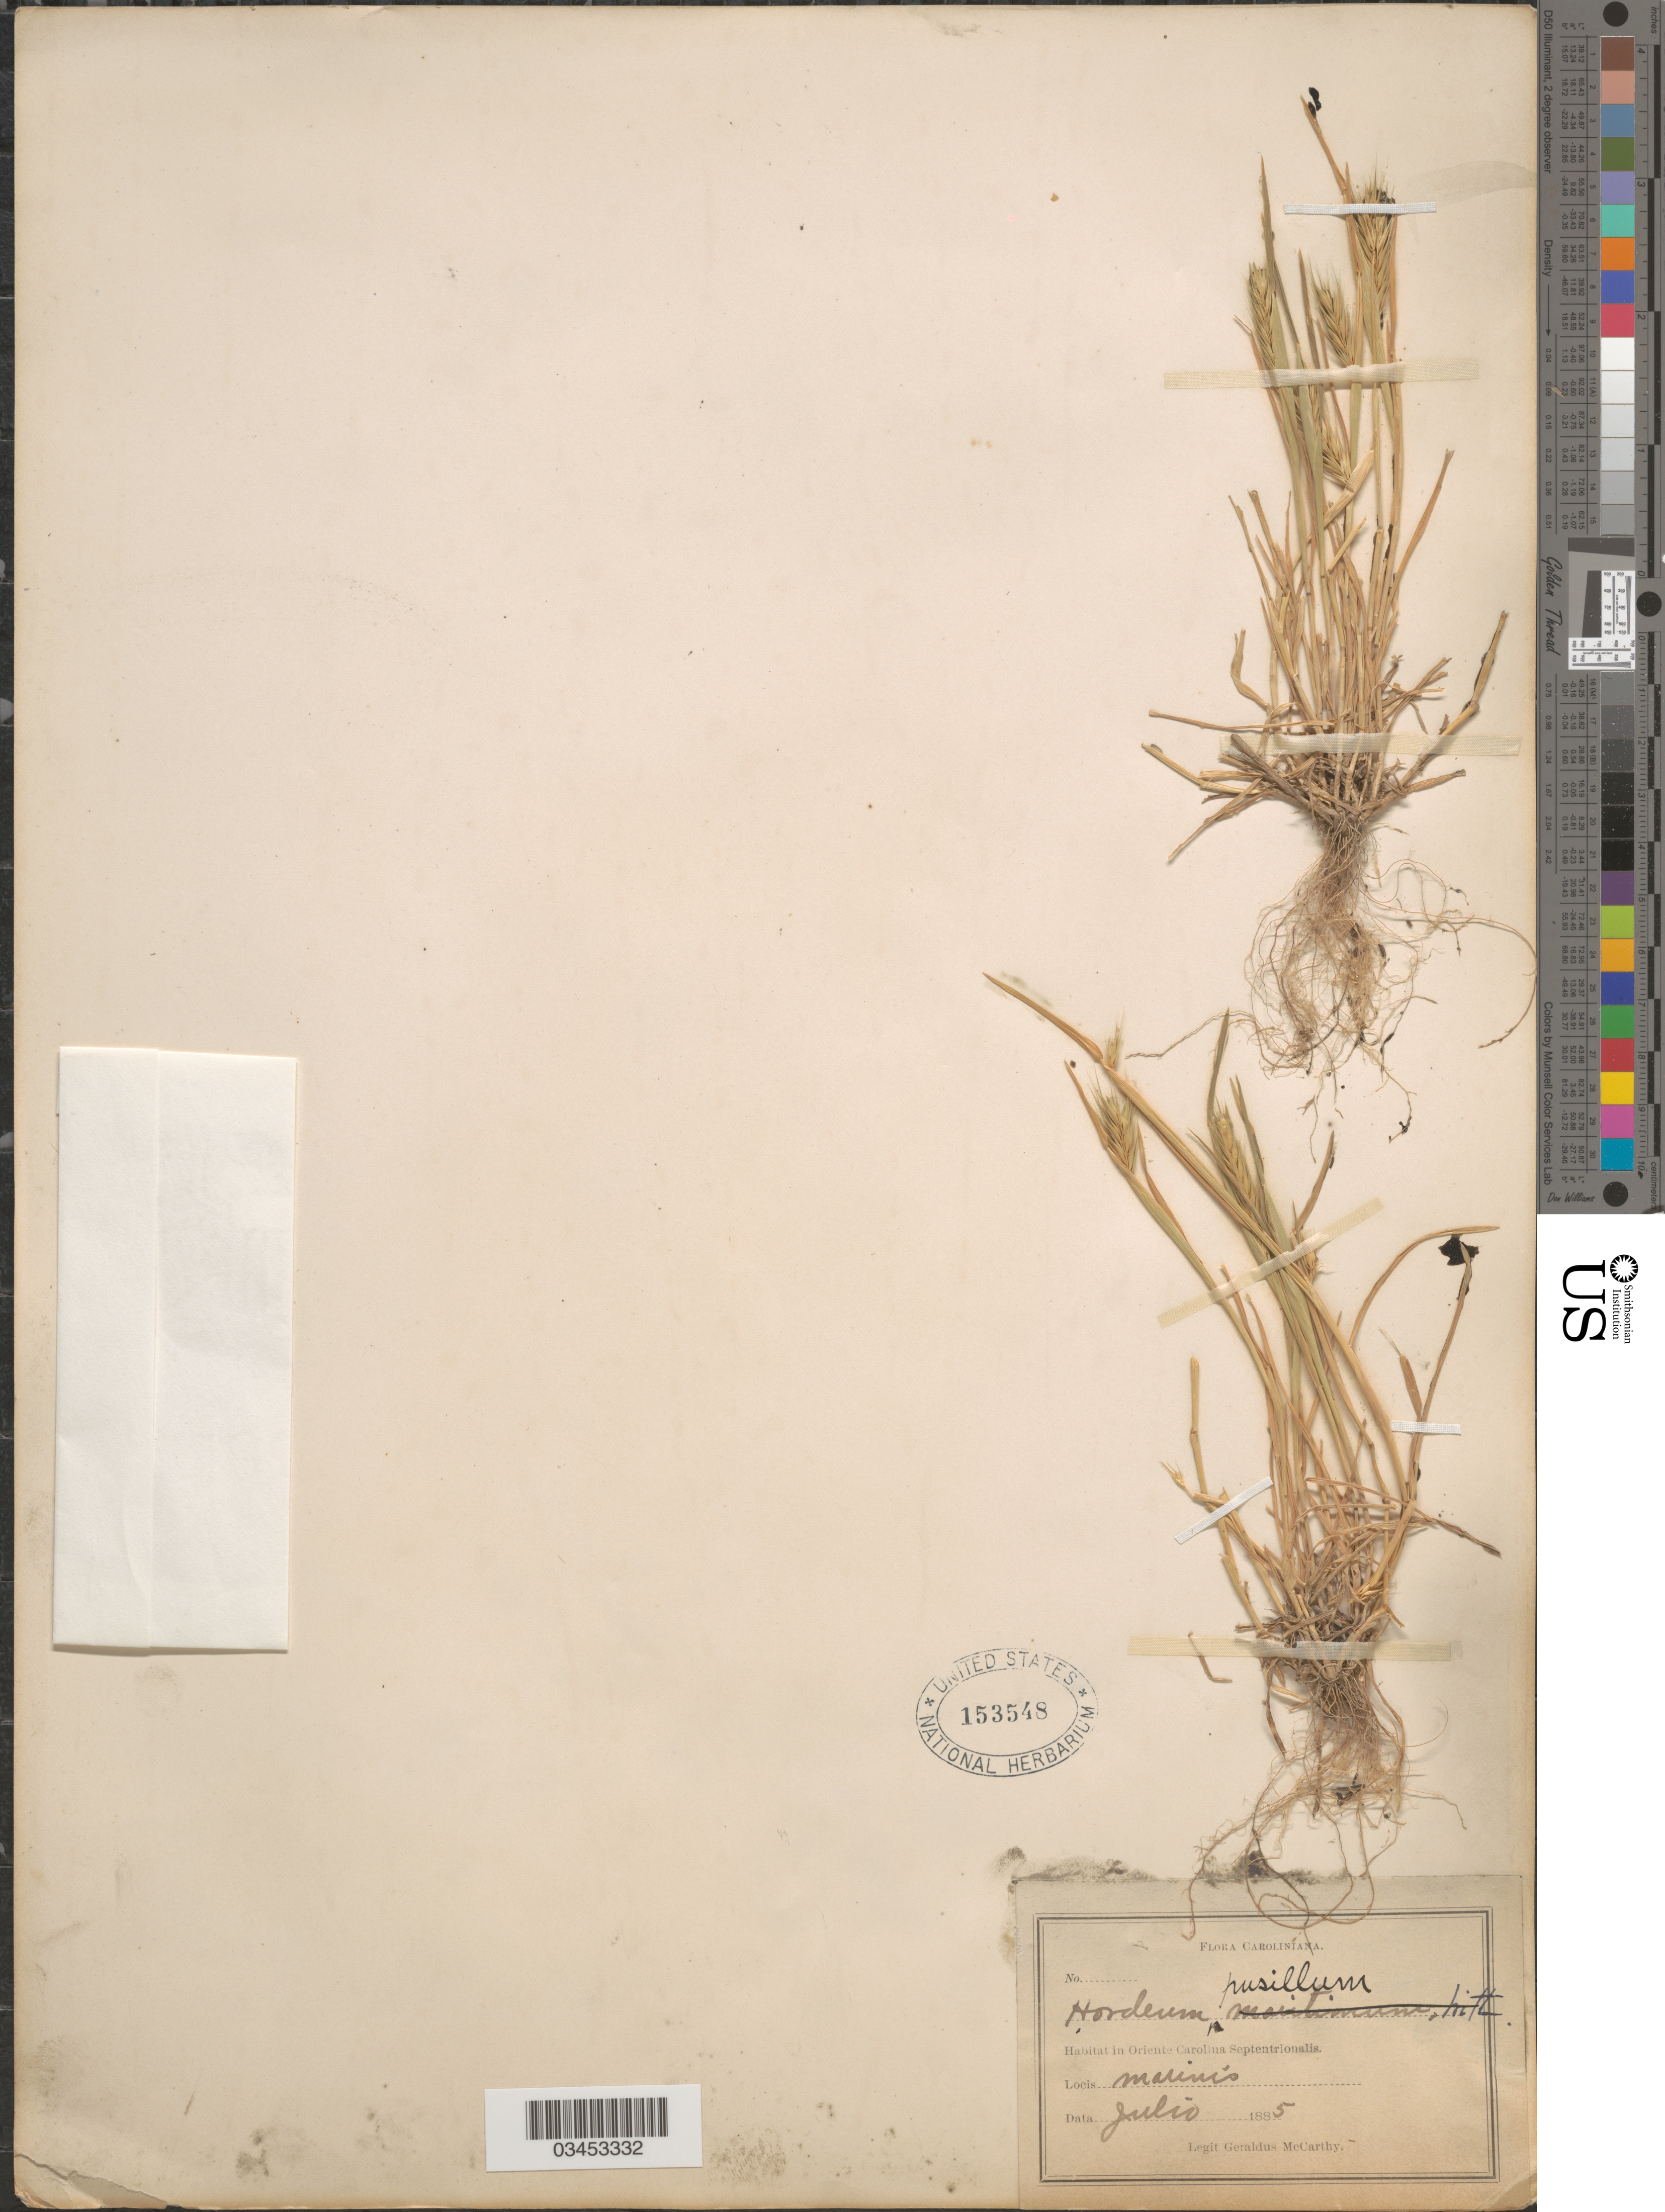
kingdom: Plantae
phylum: Tracheophyta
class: Liliopsida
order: Poales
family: Poaceae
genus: Hordeum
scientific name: Hordeum pusillum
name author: Nutt.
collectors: M. McCarthy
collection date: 1885-07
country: Puerto Rico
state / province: Carolina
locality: In Oriente Carolina Septentrionalis. Marinis.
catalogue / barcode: US 153548